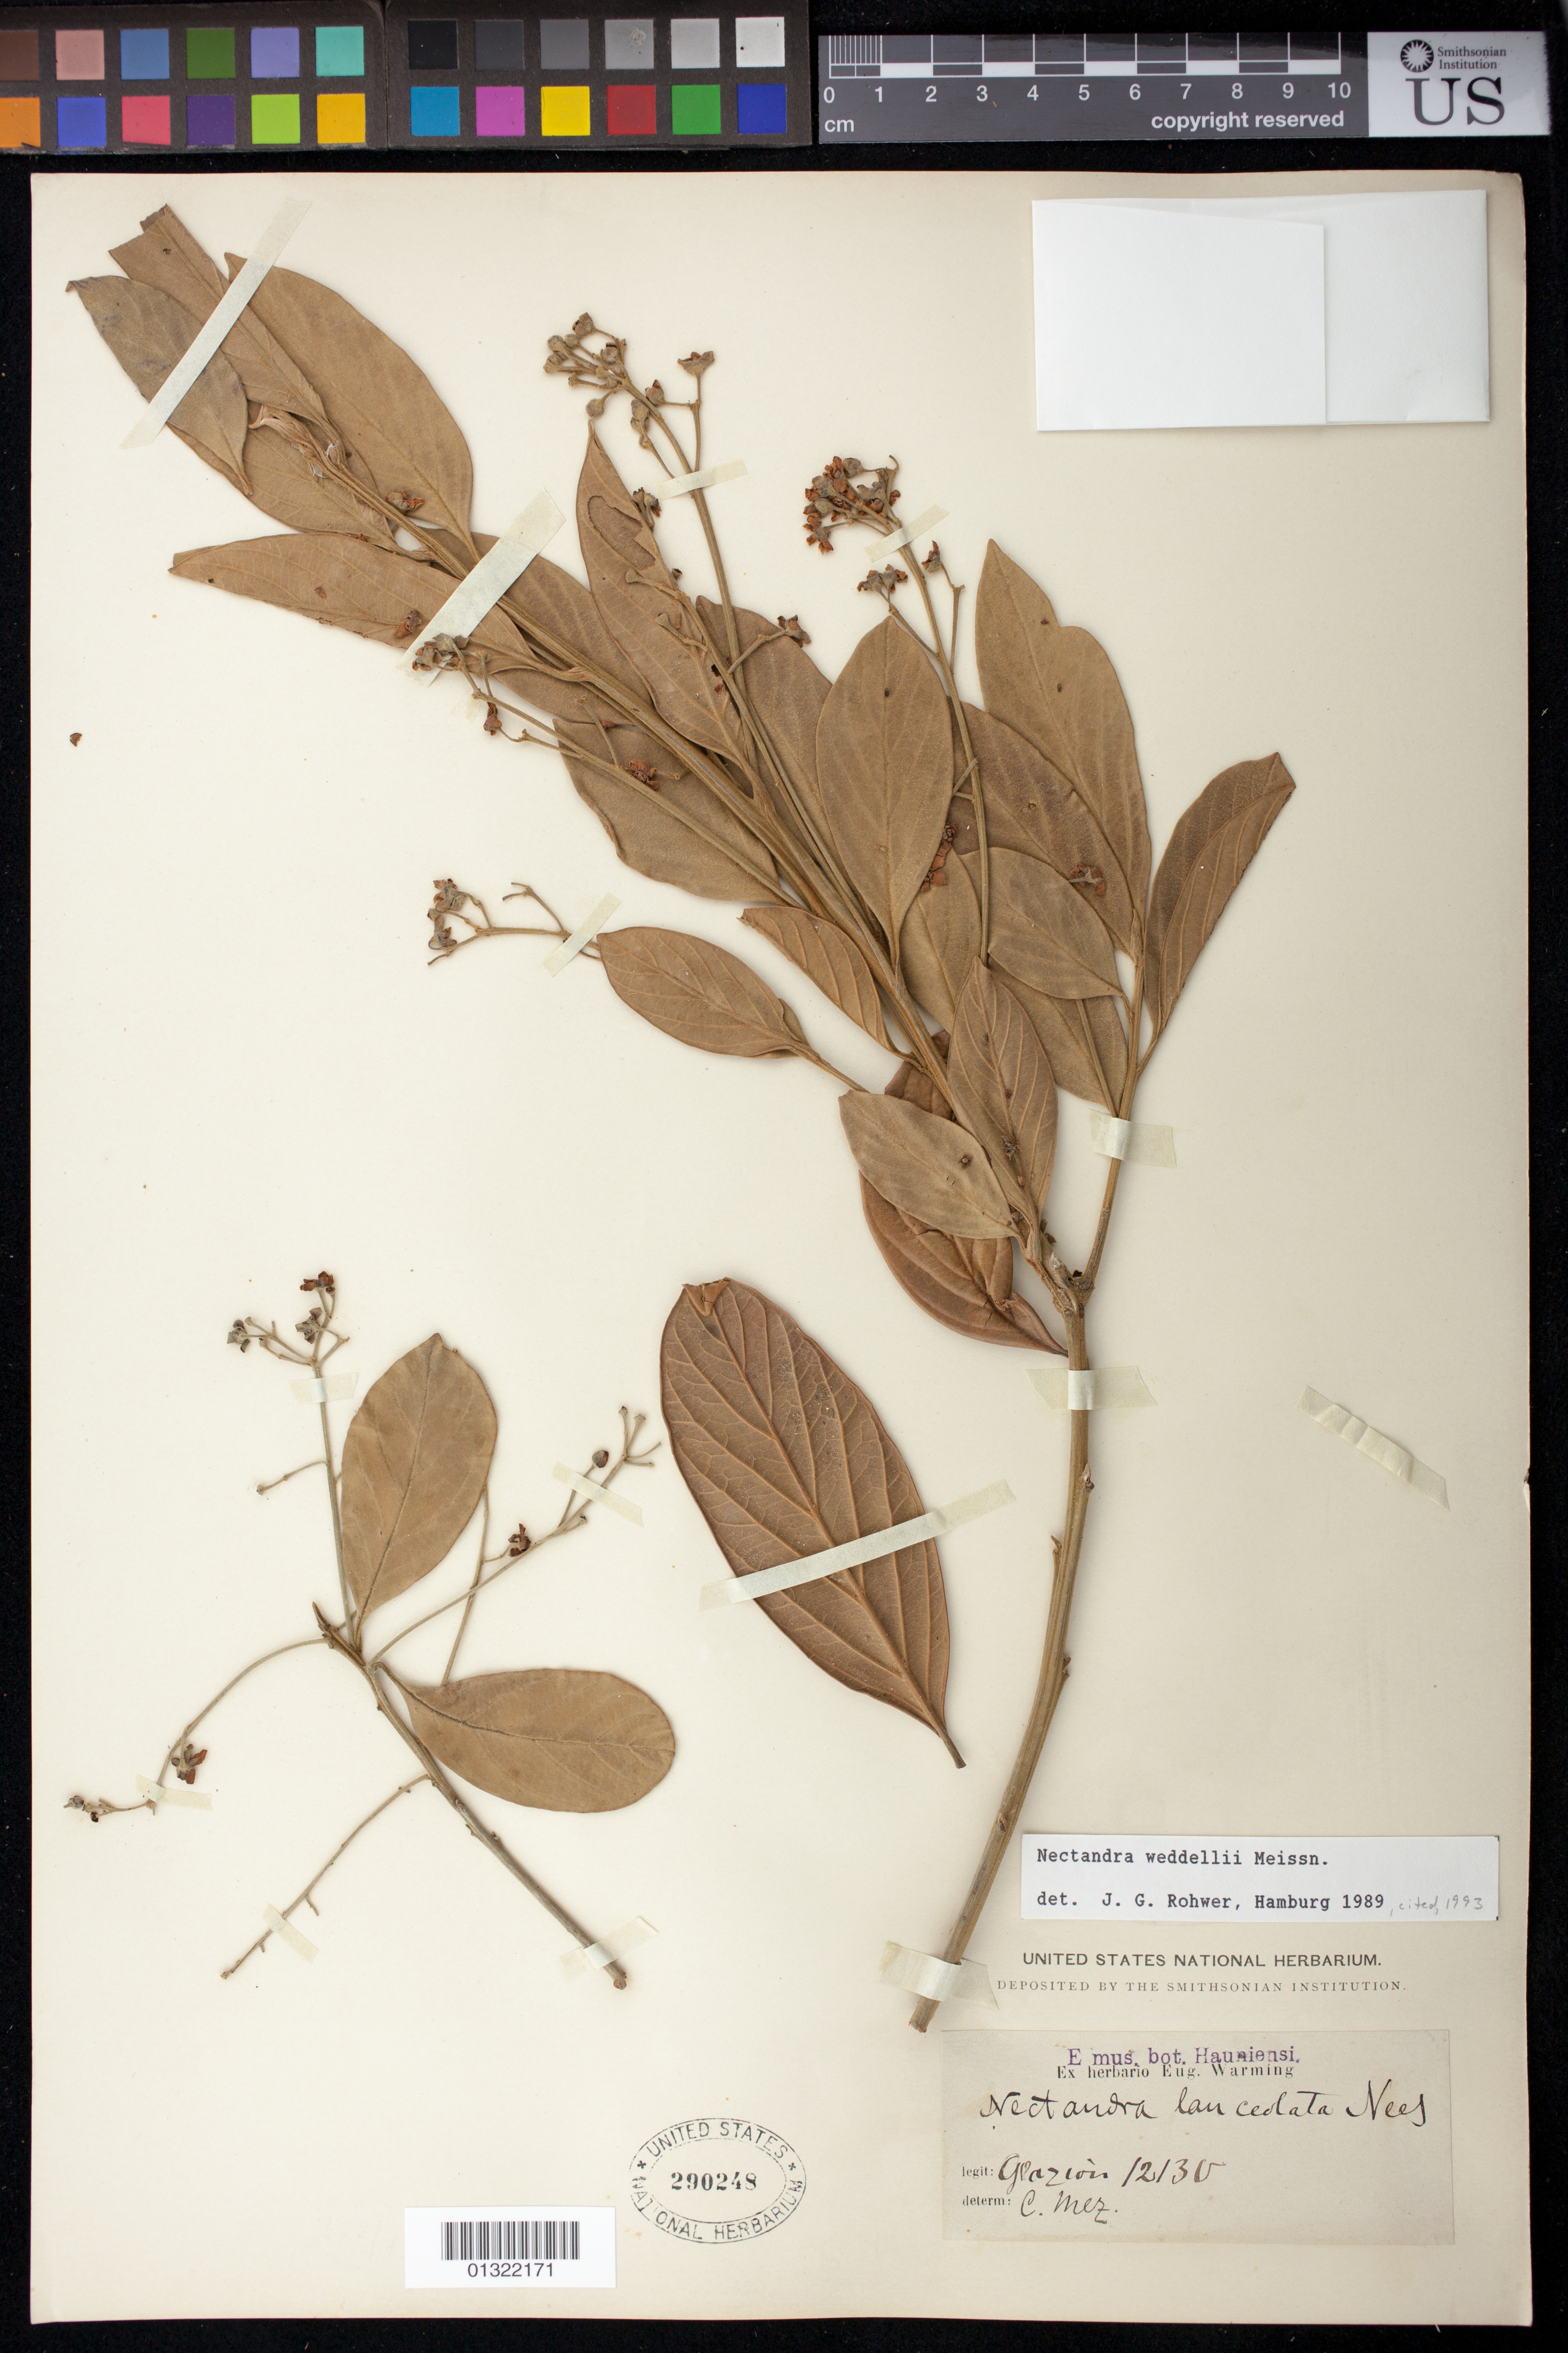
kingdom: Plantae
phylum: Tracheophyta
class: Magnoliopsida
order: Laurales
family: Lauraceae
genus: Nectandra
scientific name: Nectandra weddellii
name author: Meisn.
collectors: Glaziou, --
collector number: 12130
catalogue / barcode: US 290248